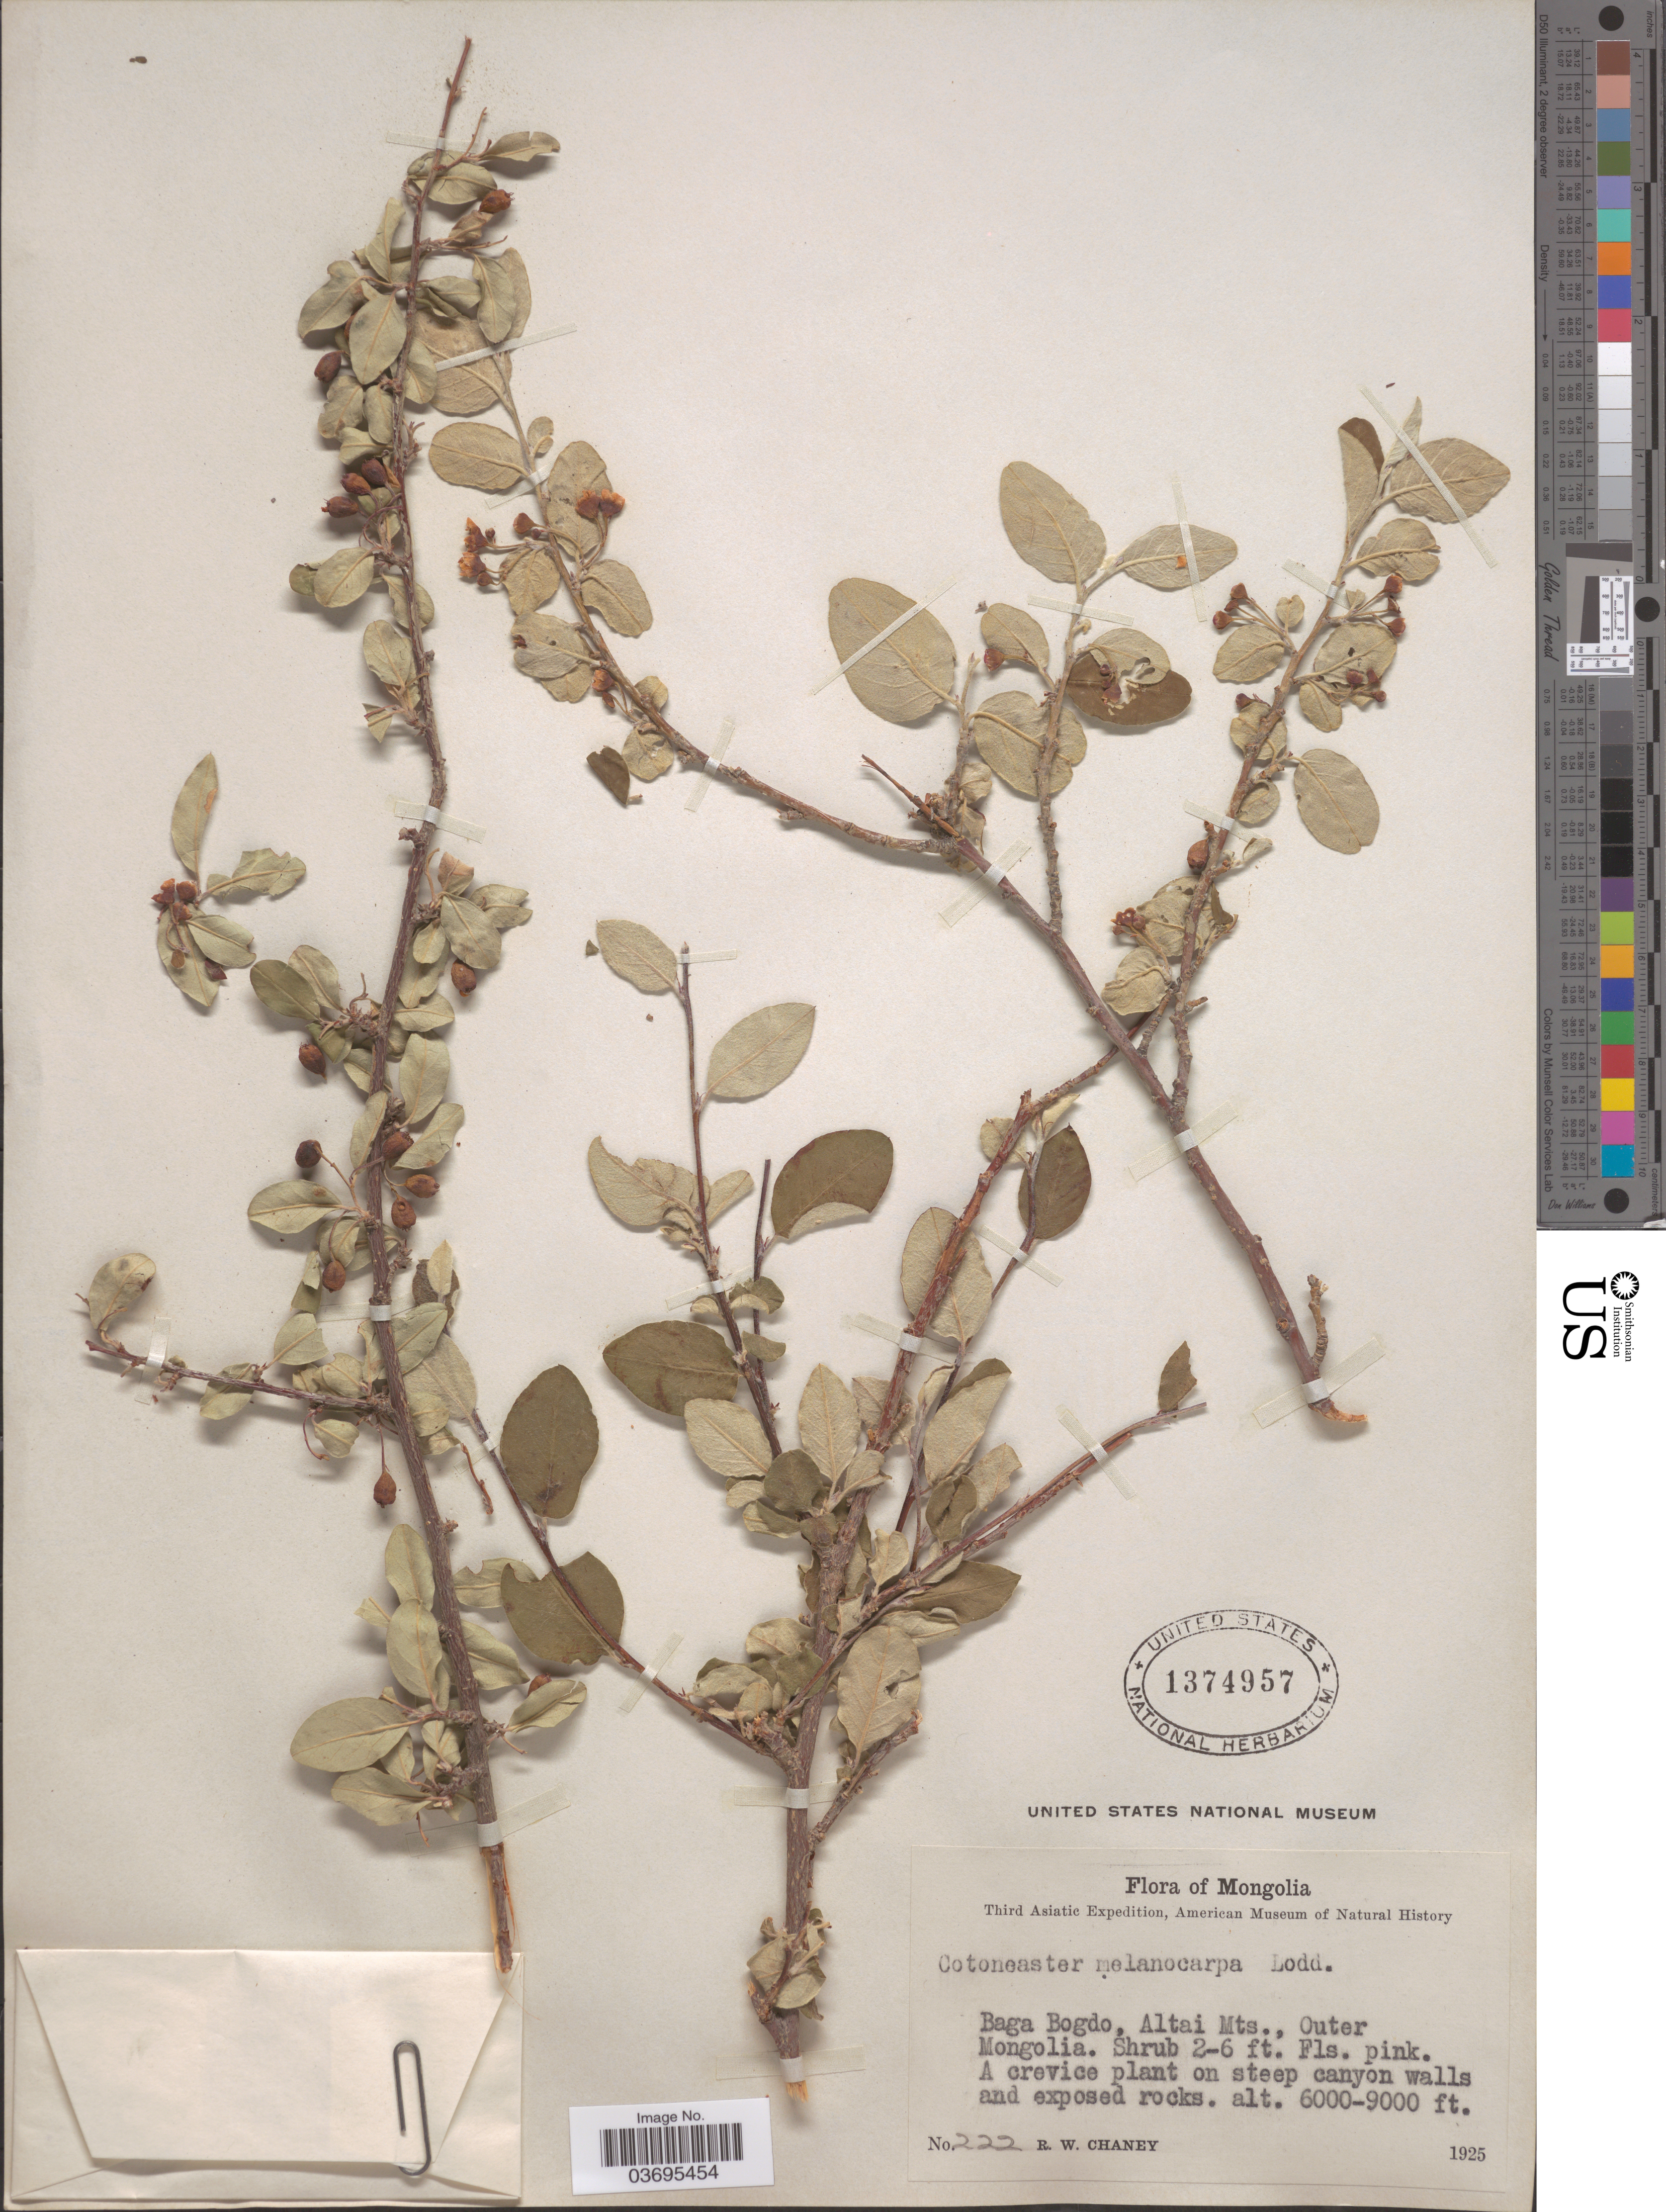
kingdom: Plantae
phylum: Tracheophyta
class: Magnoliopsida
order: Rosales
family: Rosaceae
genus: Cotoneaster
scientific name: Cotoneaster melanocarpus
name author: Conrad L. Loddiges, G. Loddiges & W. Loddiges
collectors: R. Chaney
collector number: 222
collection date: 1925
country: Mongolia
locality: Baga Bogdo, Altai Mts., Outer Mongolia.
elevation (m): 1829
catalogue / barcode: US 1374957